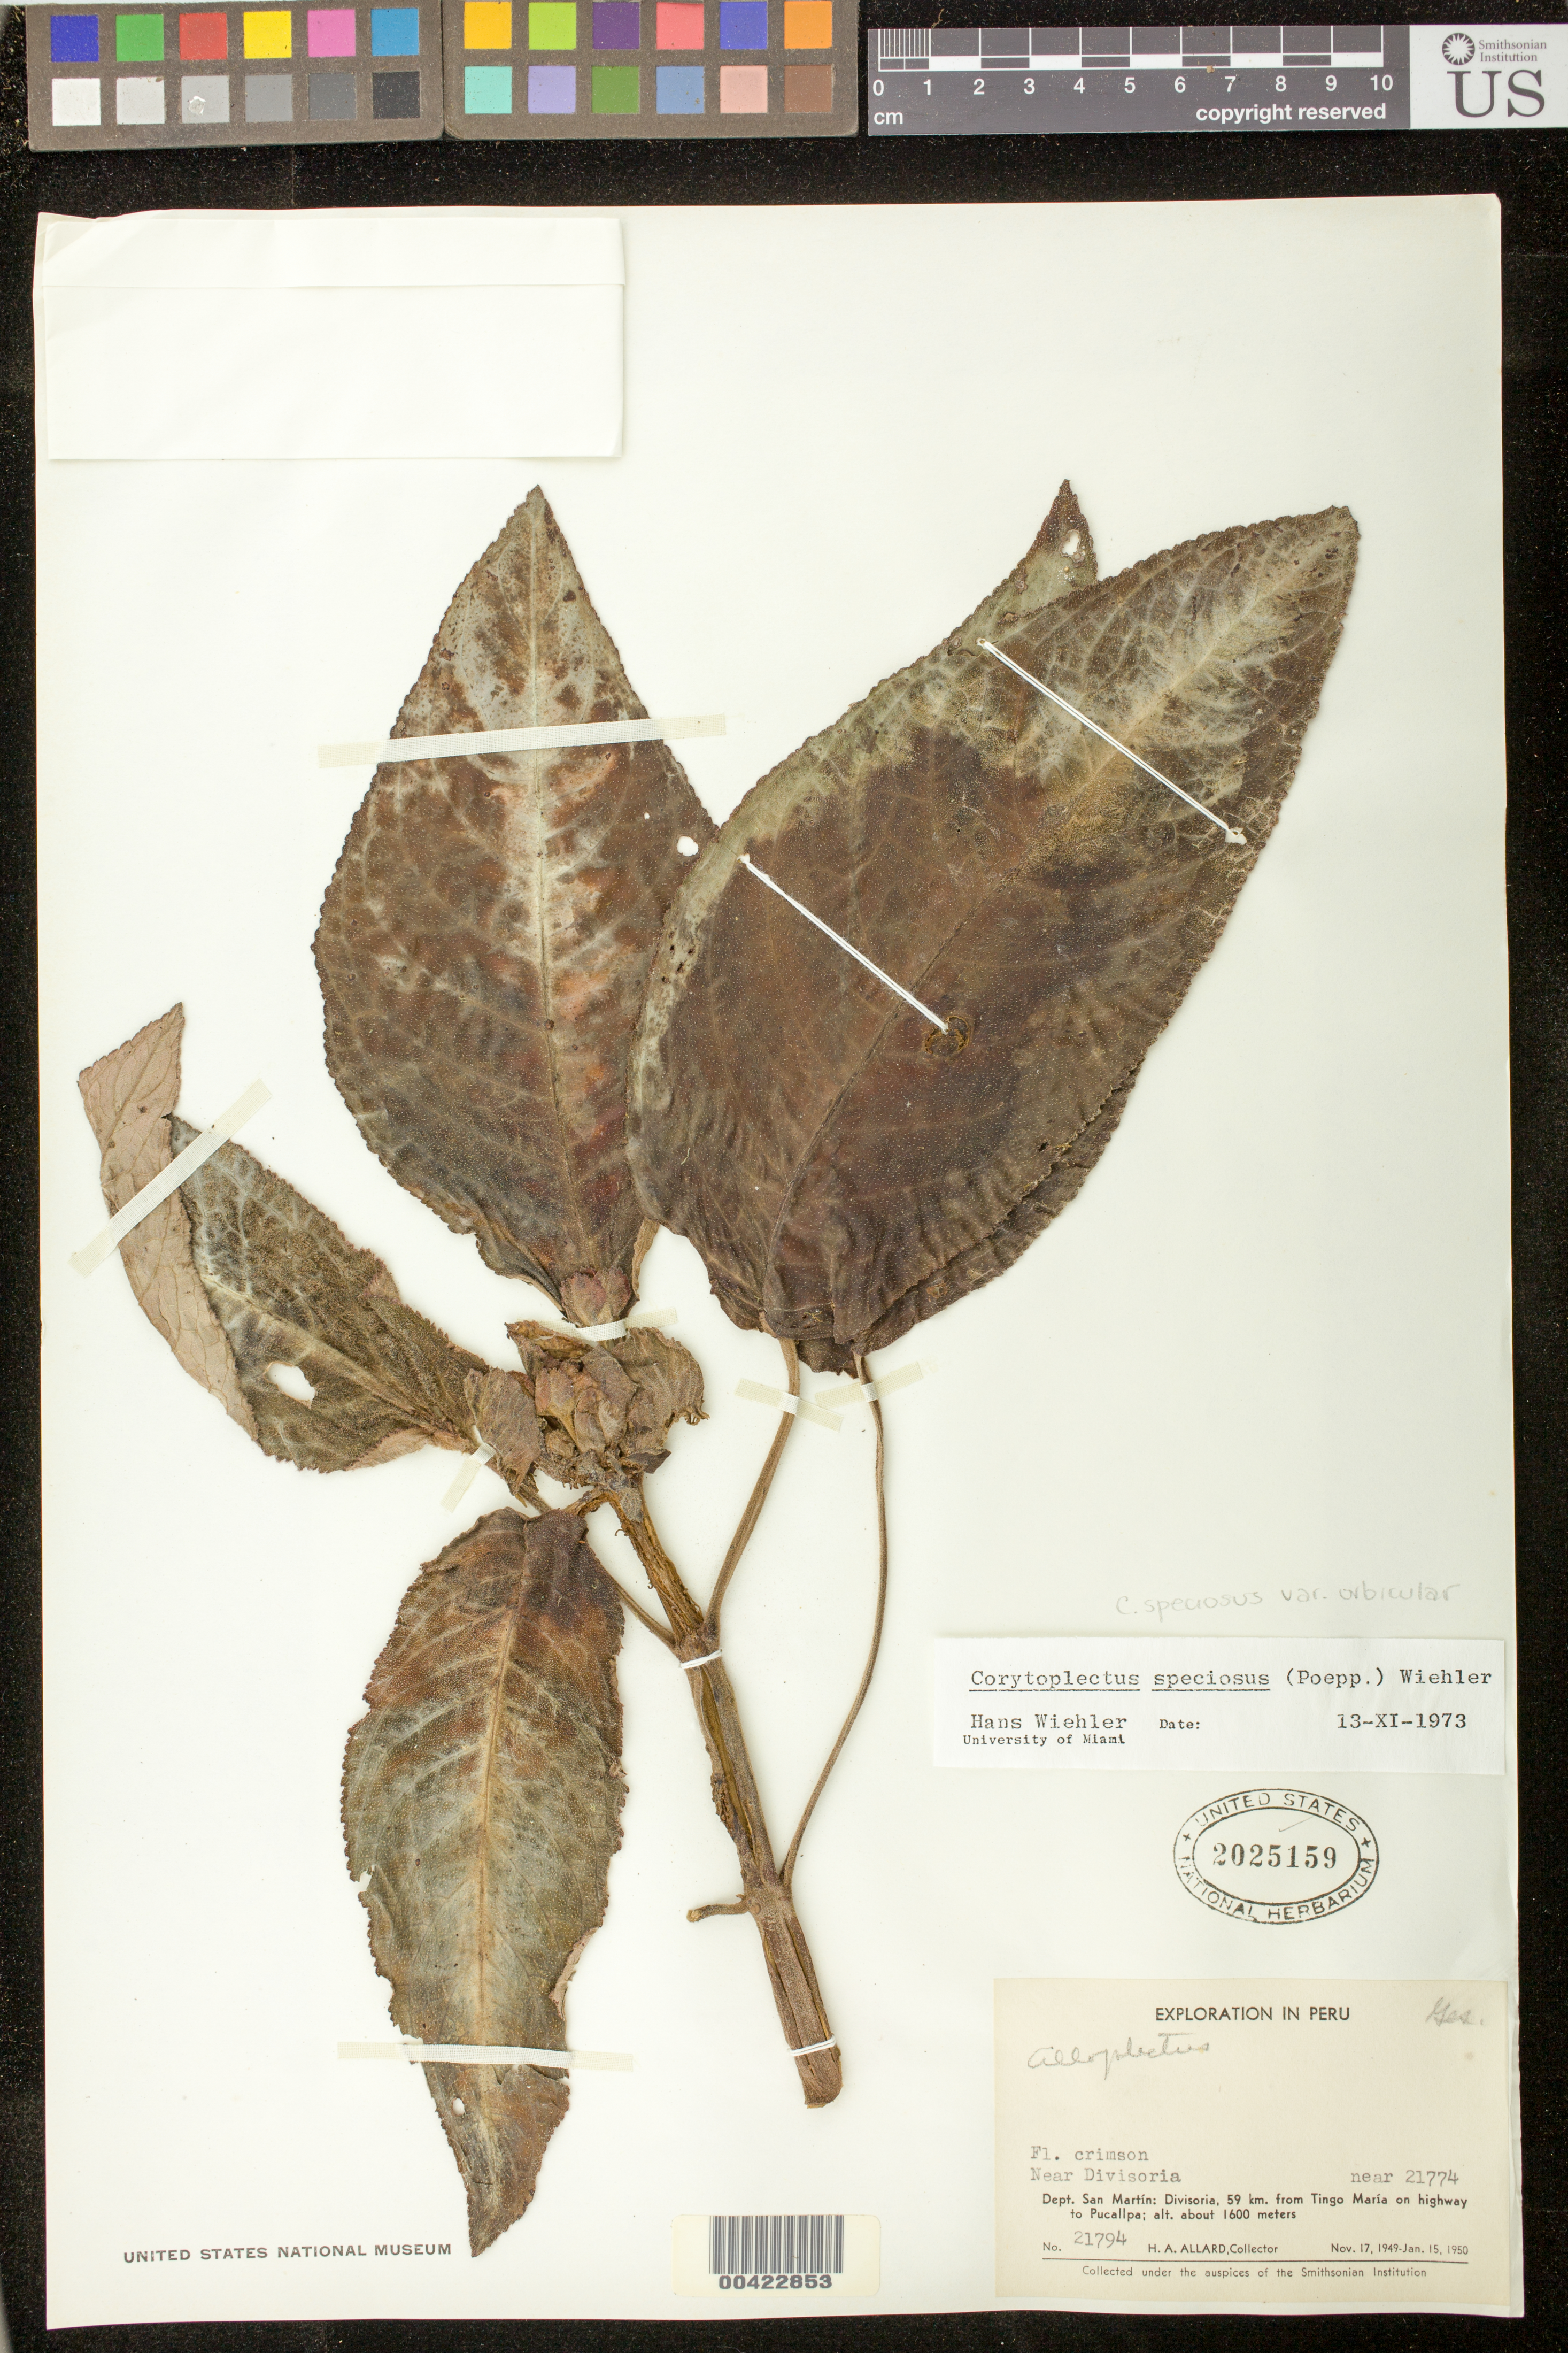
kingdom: Plantae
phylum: Tracheophyta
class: Magnoliopsida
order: Lamiales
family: Gesneriaceae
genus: Corytoplectus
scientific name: Corytoplectus speciosus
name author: (Poepp.) Wiehler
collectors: H. A. Allard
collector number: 21794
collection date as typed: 1949-50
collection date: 1949/1950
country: Peru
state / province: San Martín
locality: Divisoria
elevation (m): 488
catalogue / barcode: US 2025159